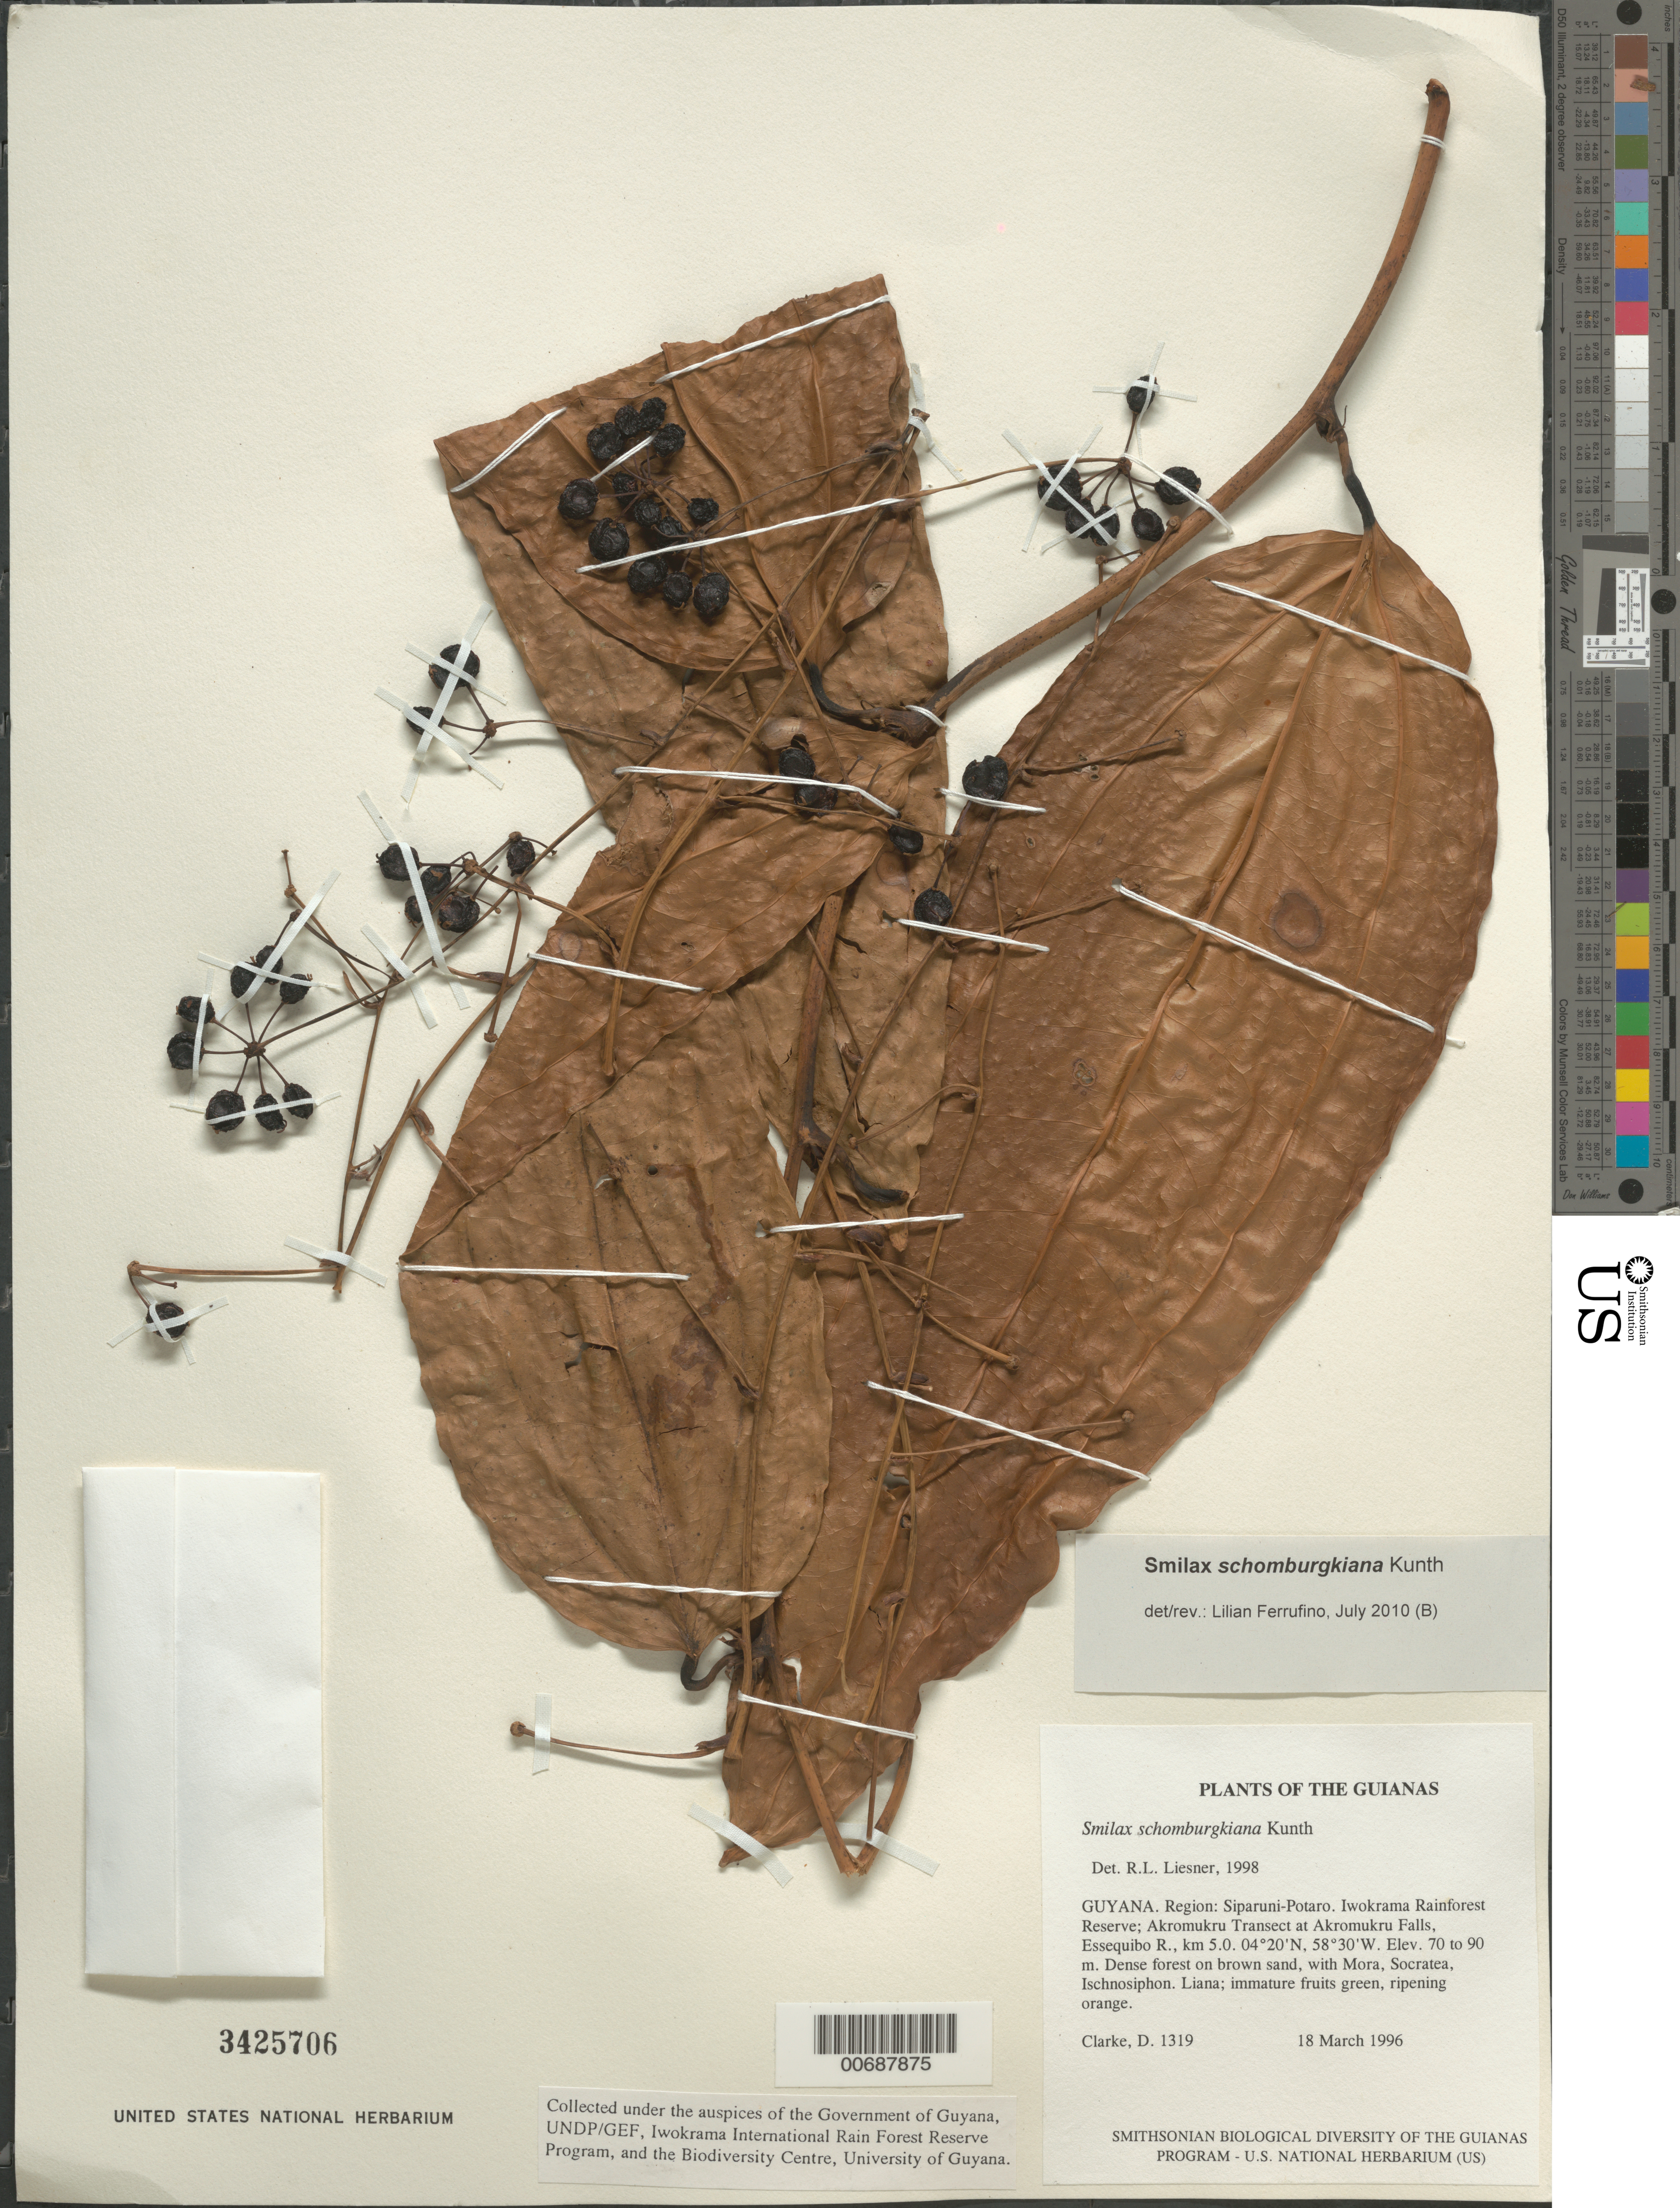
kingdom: Plantae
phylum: Tracheophyta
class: Liliopsida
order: Liliales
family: Smilacaceae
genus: Smilax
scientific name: Smilax schomburgkiana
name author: Kunth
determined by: DeFilipps, R. A.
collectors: H. D. Clarke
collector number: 1319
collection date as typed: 18 March 1996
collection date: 1996-03-18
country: Guyana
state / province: Potaro-Siparuni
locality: Iwokrama Rainforest Reserve; Akromukru Transect at Akromukru Falls, Essequibo R., km 5.0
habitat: Dense forest on brown sand, with Mora, Socratea, Ischnosiphon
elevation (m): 70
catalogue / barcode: US 3425706